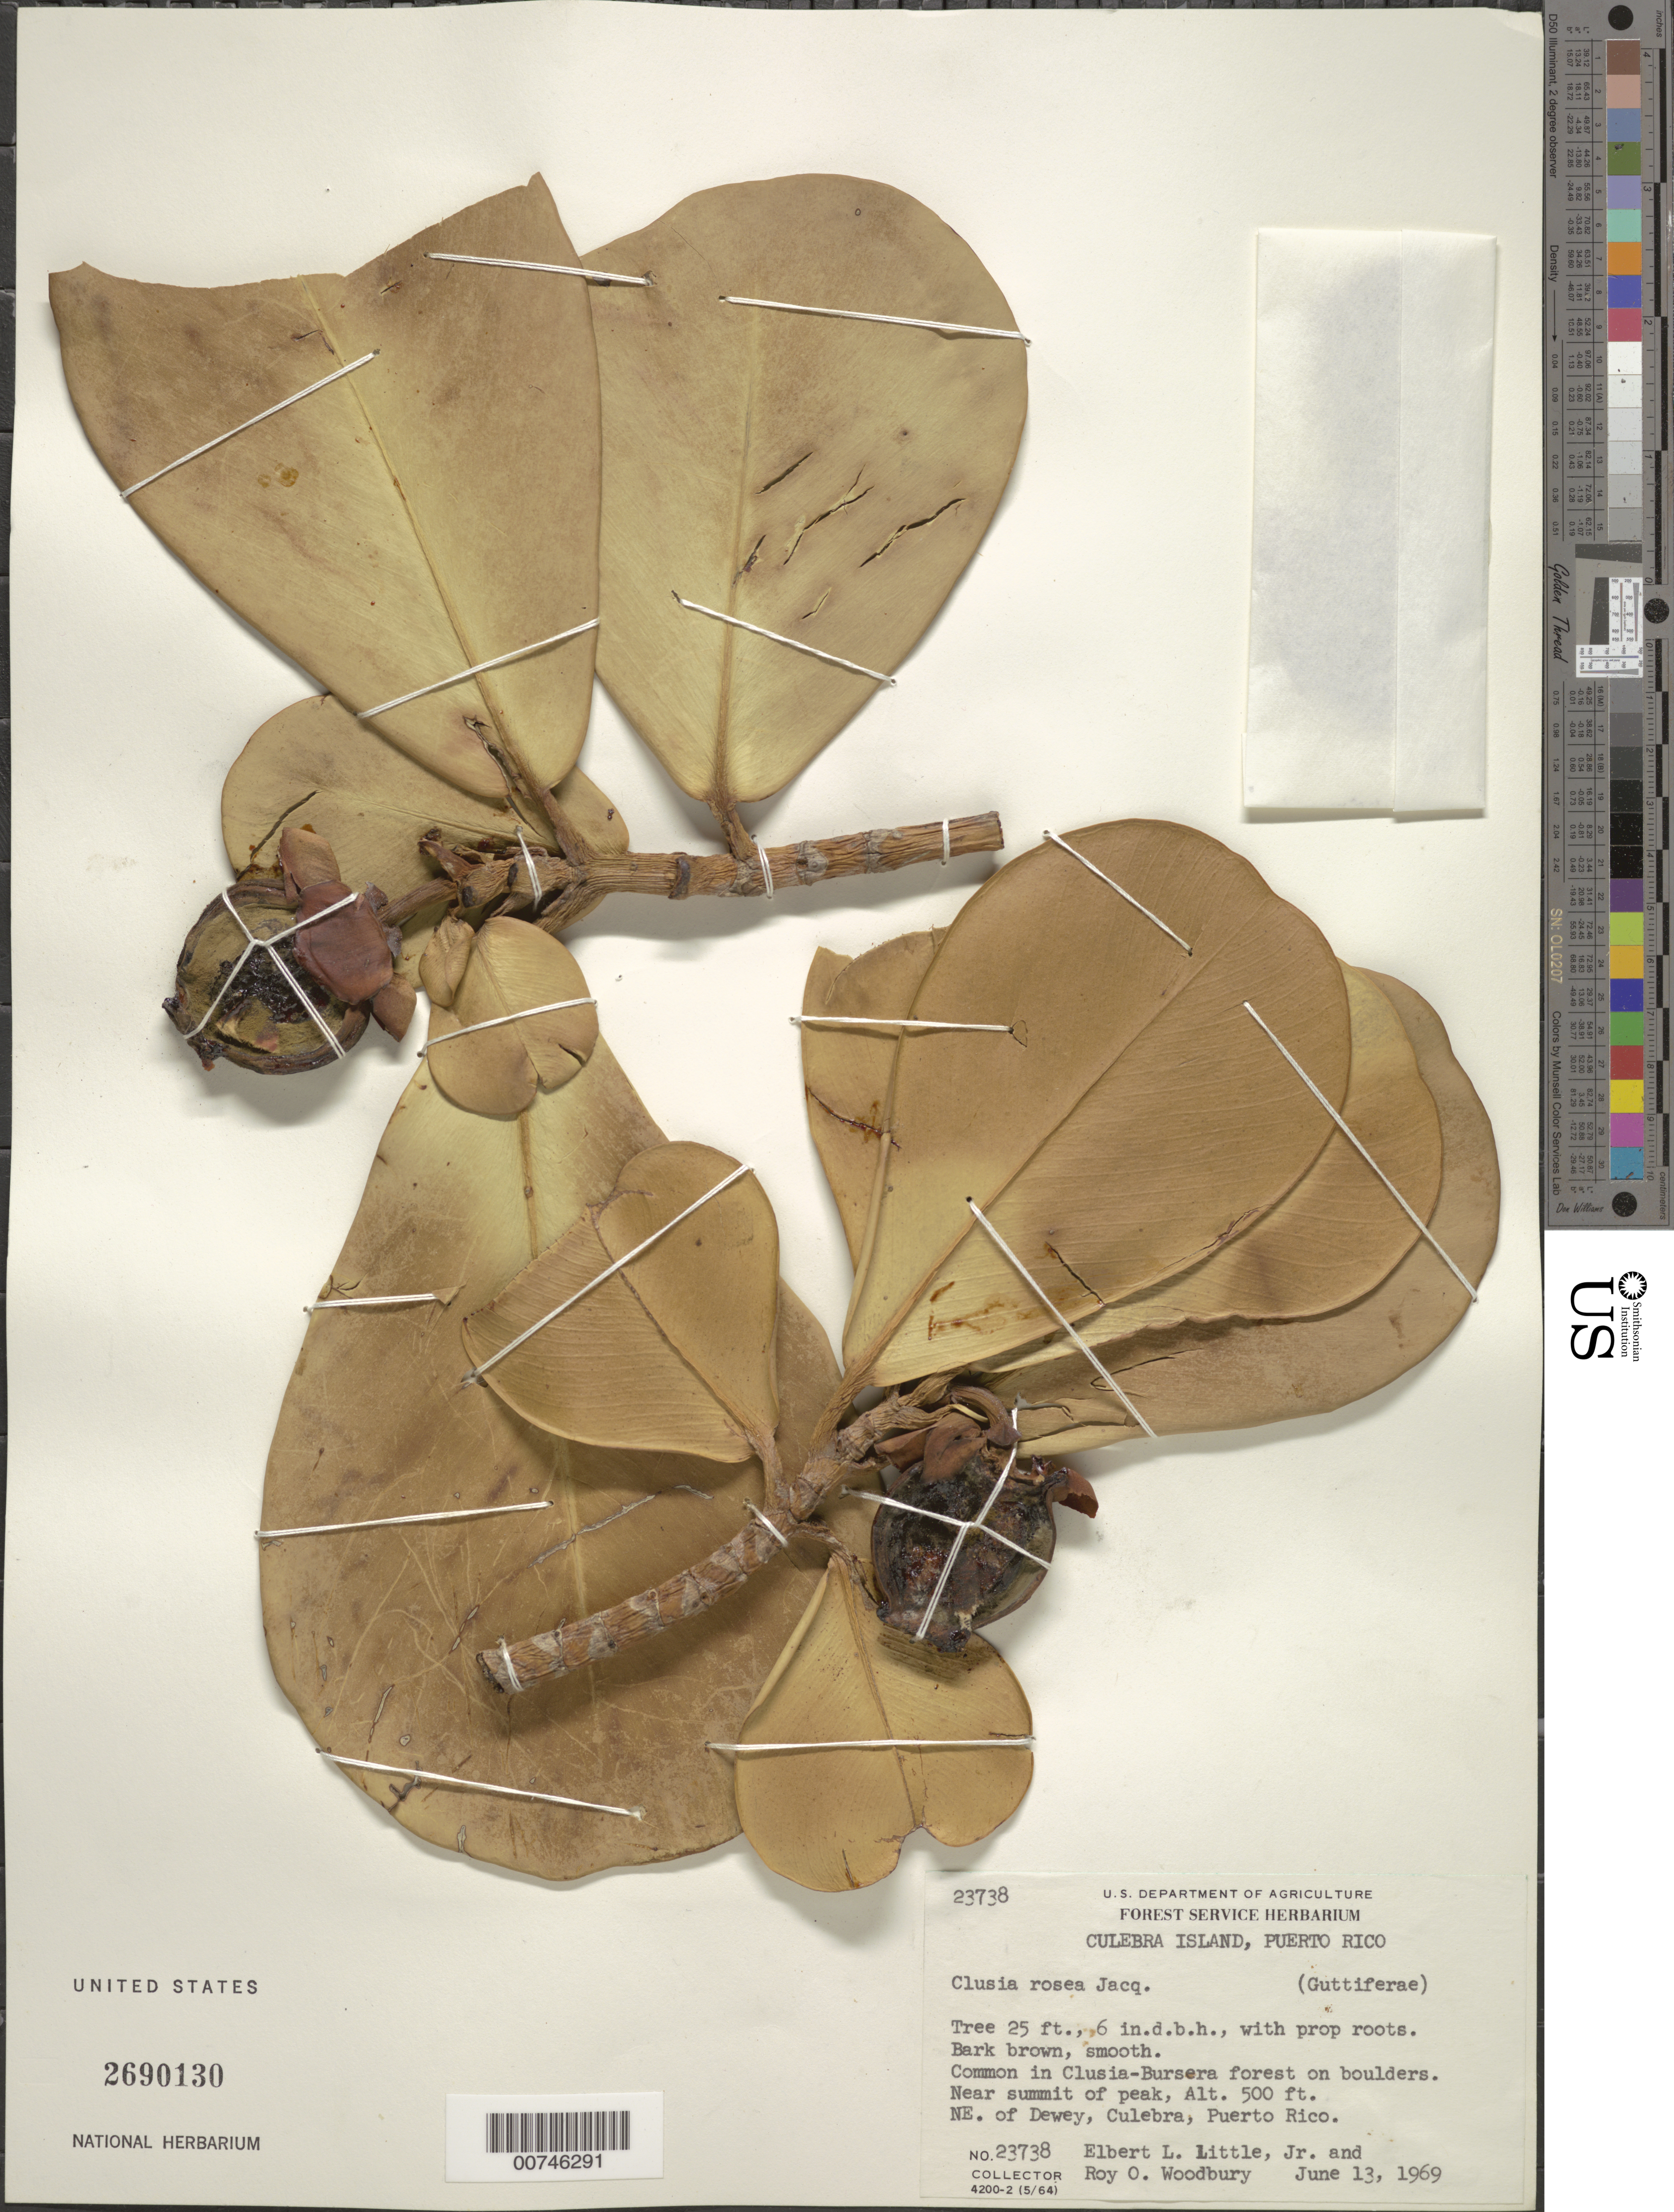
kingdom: Plantae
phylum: Tracheophyta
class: Magnoliopsida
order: Malpighiales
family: Clusiaceae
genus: Clusia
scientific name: Clusia rosea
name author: Jacq.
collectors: E. L. Little & R. O. Woodbury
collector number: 23738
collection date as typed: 13 Jun 1969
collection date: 1969-06-13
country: Puerto Rico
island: Culebra I.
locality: Near Summit of peak, NE of Dewey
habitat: Comon in Clusia-Bursera forest on boulders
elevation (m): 152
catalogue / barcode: US 2690130